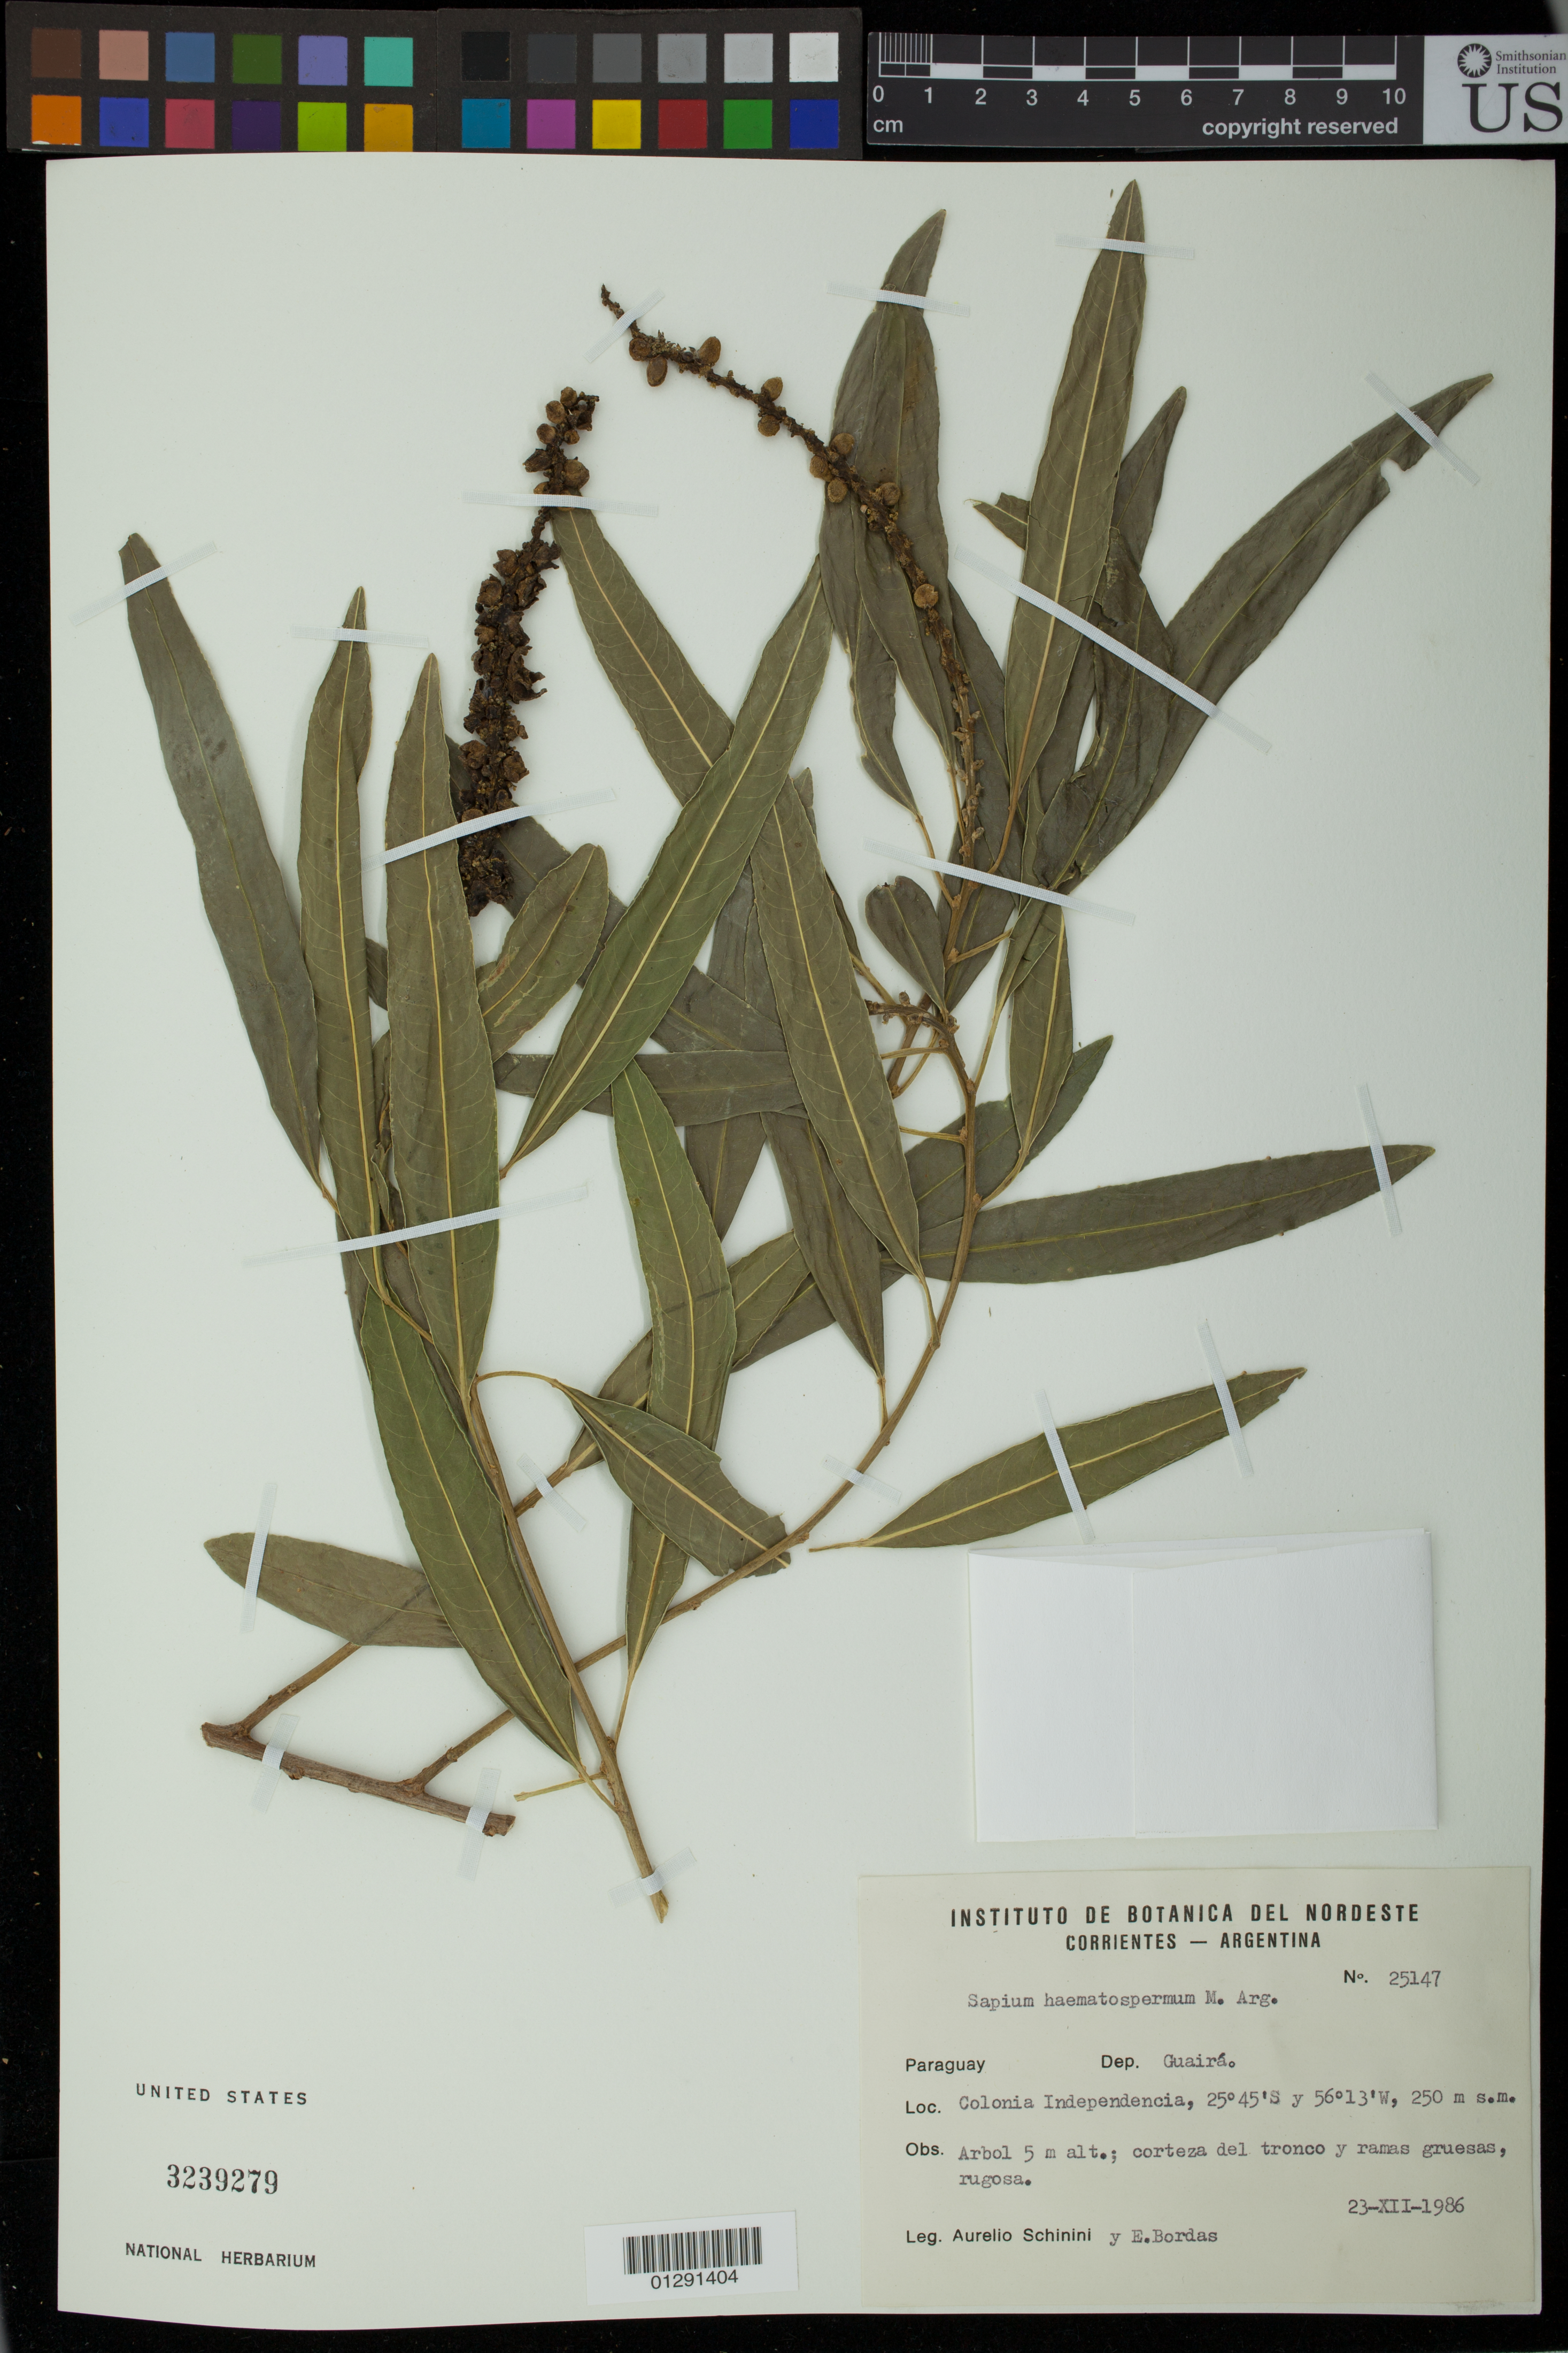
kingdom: Plantae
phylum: Tracheophyta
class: Magnoliopsida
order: Malpighiales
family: Euphorbiaceae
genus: Sapium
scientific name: Sapium haematospermum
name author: Müll. Arg.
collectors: A. Schinini & E. Bordas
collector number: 25147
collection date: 1986-12-23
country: Paraguay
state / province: Guaira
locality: Colonia Independencia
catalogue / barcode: US 3239279